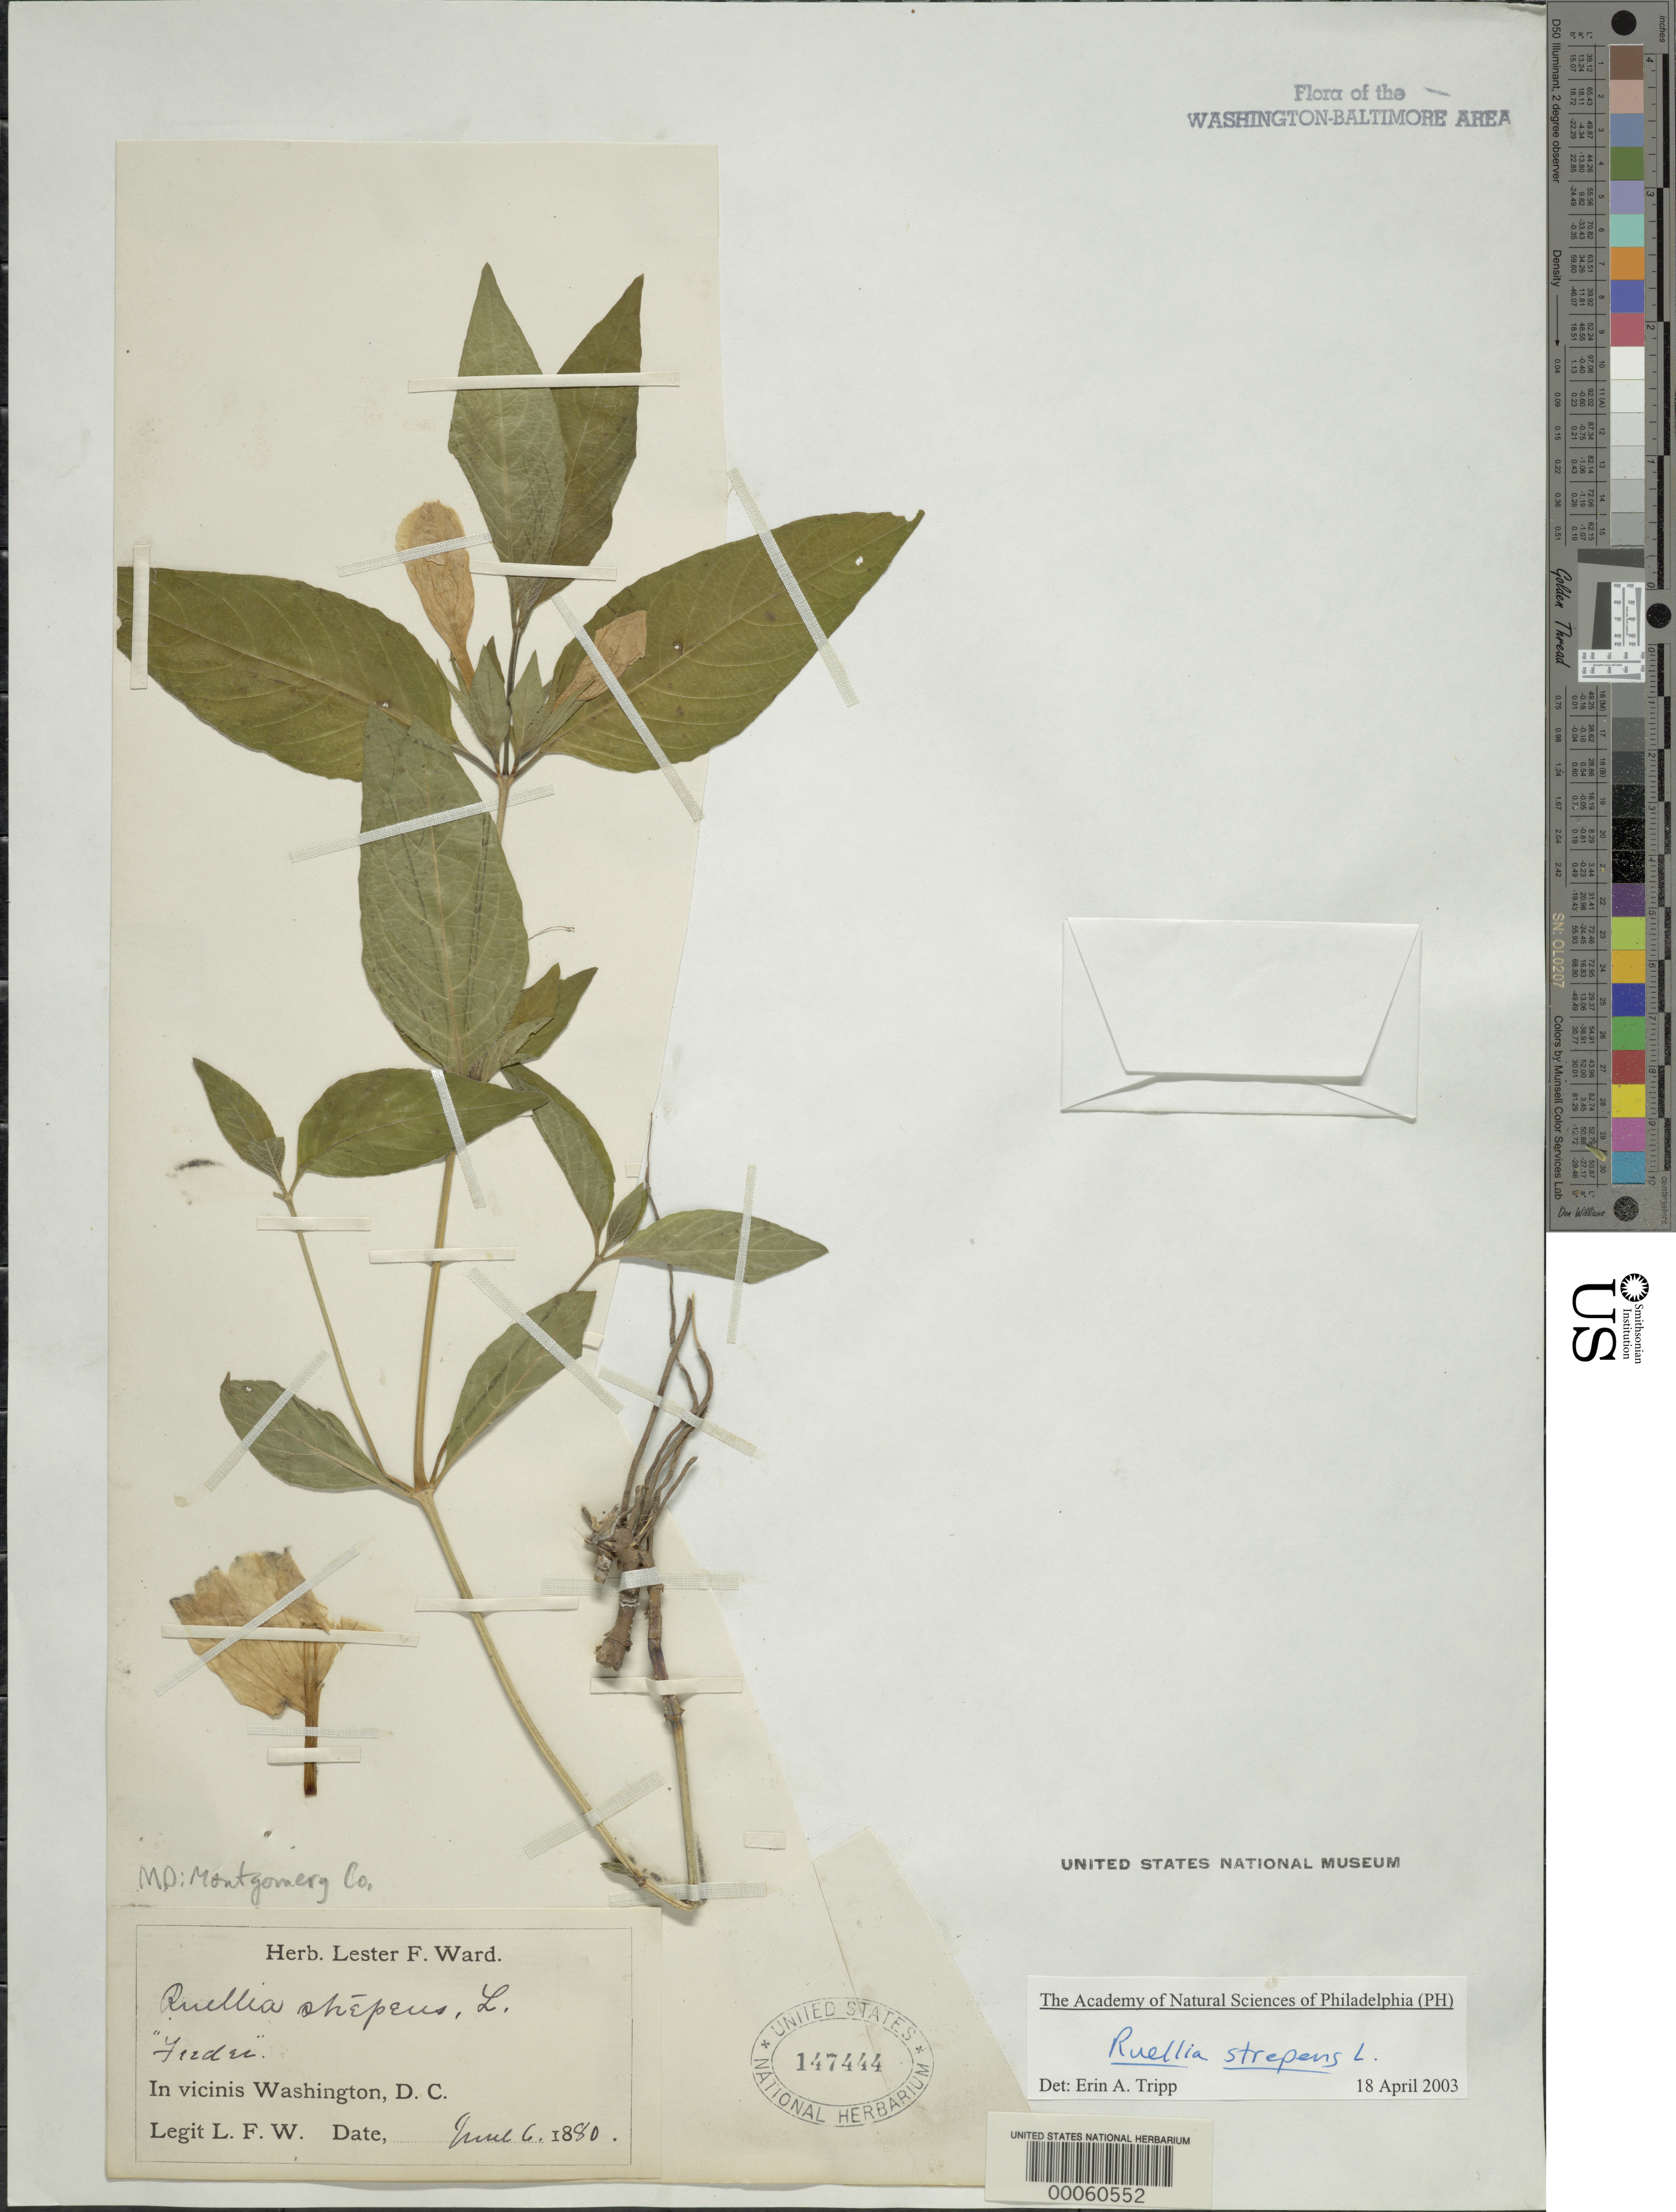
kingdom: Plantae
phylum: Tracheophyta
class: Magnoliopsida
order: Lamiales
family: Acanthaceae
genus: Ruellia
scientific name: Ruellia strepens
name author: L.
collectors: L. F. Ward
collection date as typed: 06 Jun 1880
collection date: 1880-06-06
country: United States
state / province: Maryland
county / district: Montgomery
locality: Feeder Dam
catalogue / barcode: US 147444